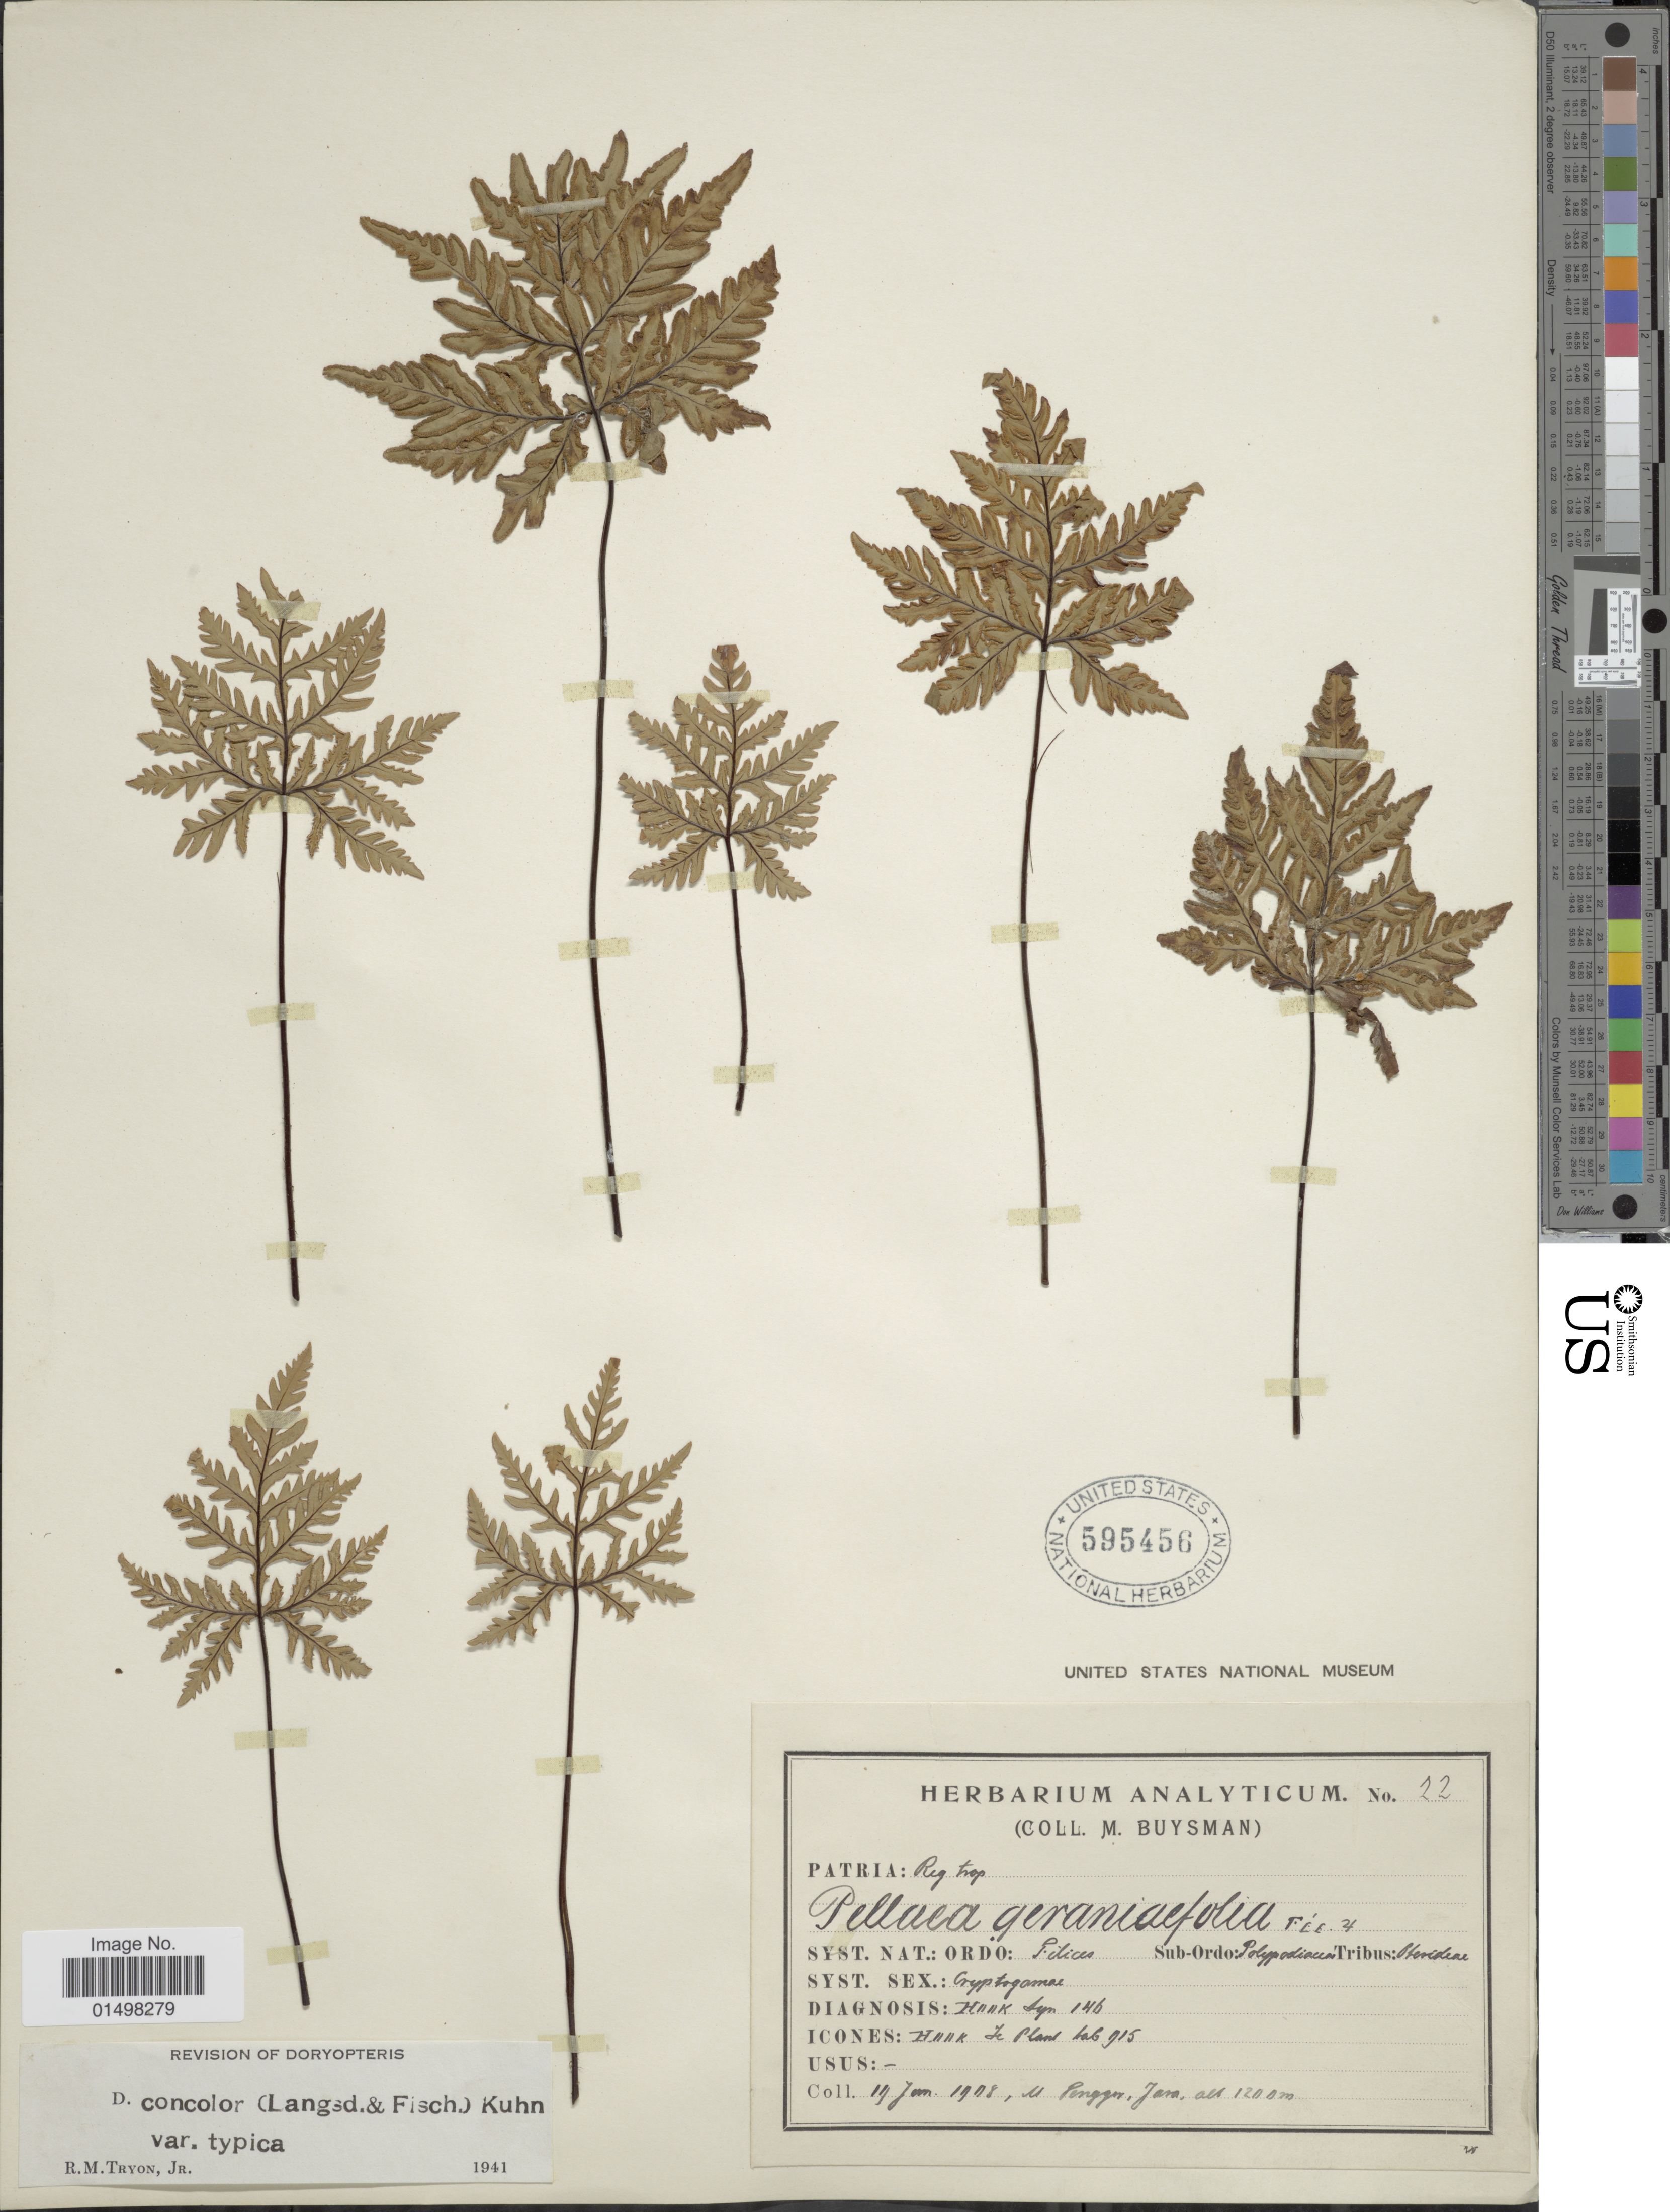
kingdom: Plantae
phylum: Tracheophyta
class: Polypodiopsida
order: Polypodiales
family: Pteridaceae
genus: Doryopteris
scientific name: Doryopteris concolor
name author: (Langsd. & Fisch.) Kuhn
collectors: M. Buysman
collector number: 22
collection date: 1908-01-19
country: Indonesia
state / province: Java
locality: Penggar.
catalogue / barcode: US 595456